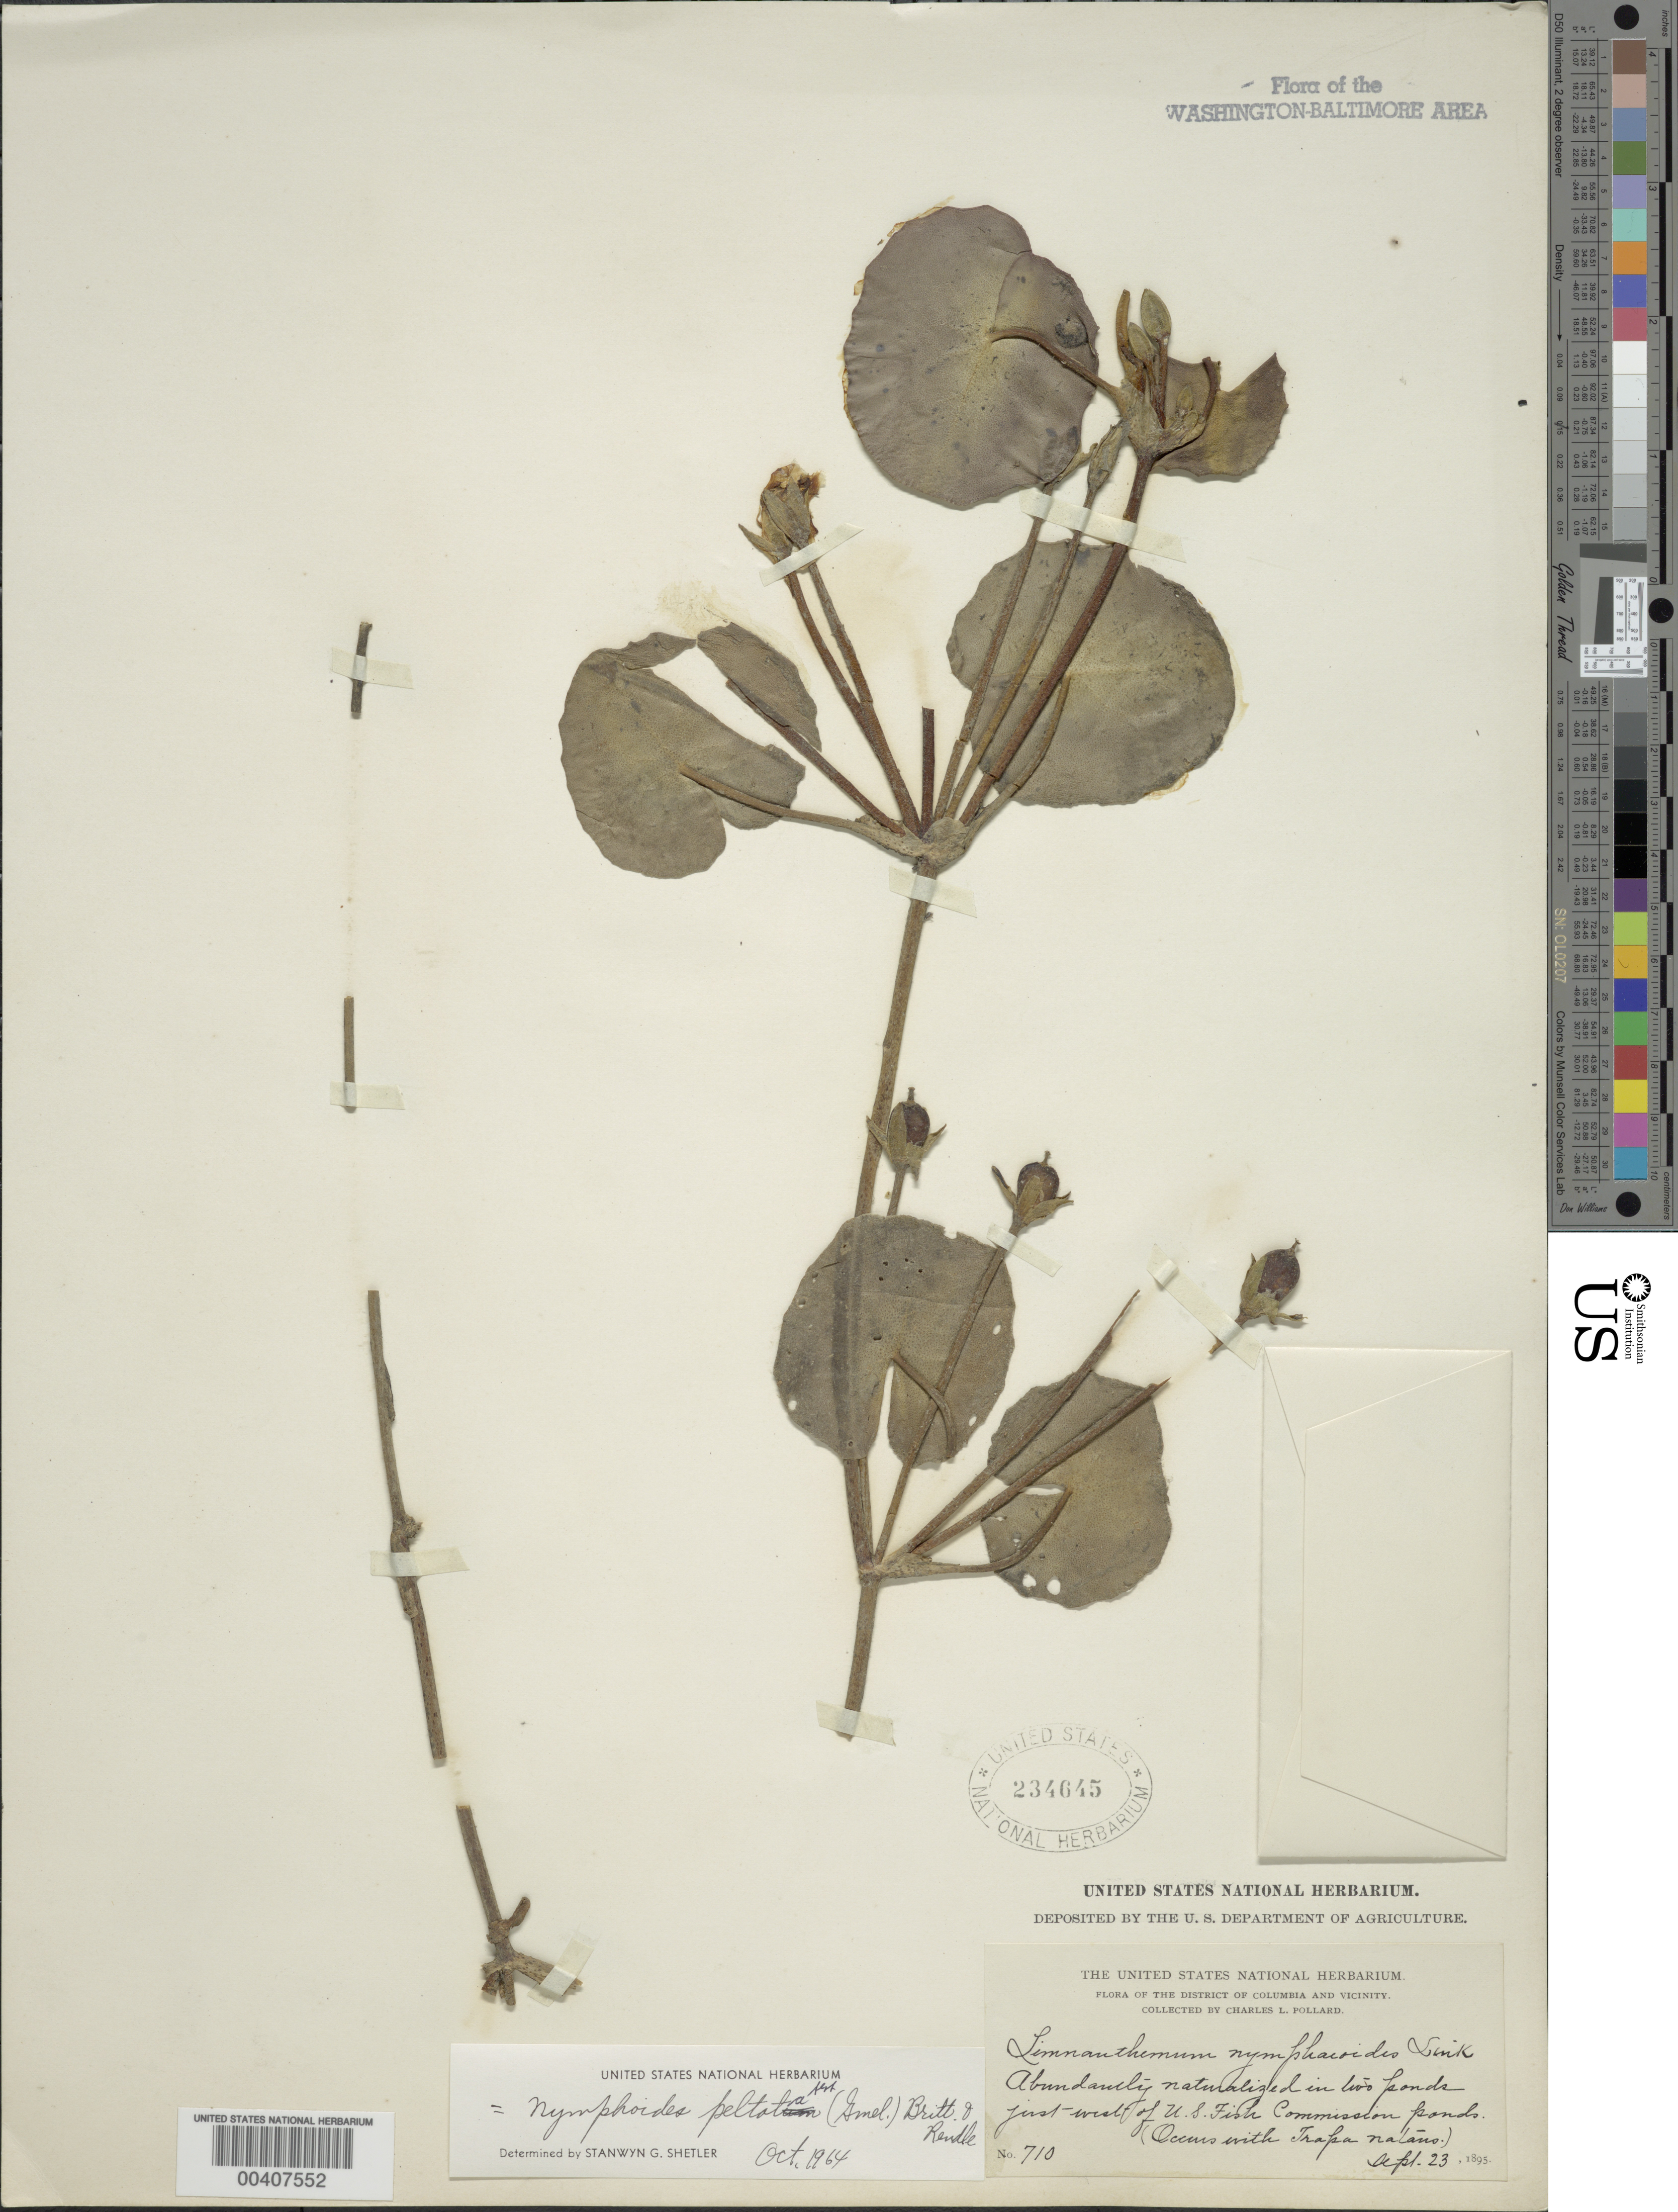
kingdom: Plantae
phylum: Tracheophyta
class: Magnoliopsida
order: Asterales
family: Menyanthaceae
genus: Nymphoides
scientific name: Nymphoides peltata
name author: (J.F. Gmel.) Britton & Rendle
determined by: Shetler, Stanwyn G., (US), NMNH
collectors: C. L. Pollard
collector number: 710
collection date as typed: Oct 1964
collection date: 1964-10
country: United States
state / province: District of Columbia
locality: W of U.S. Fish Commission Ponds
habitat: Pond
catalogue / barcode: US 234645